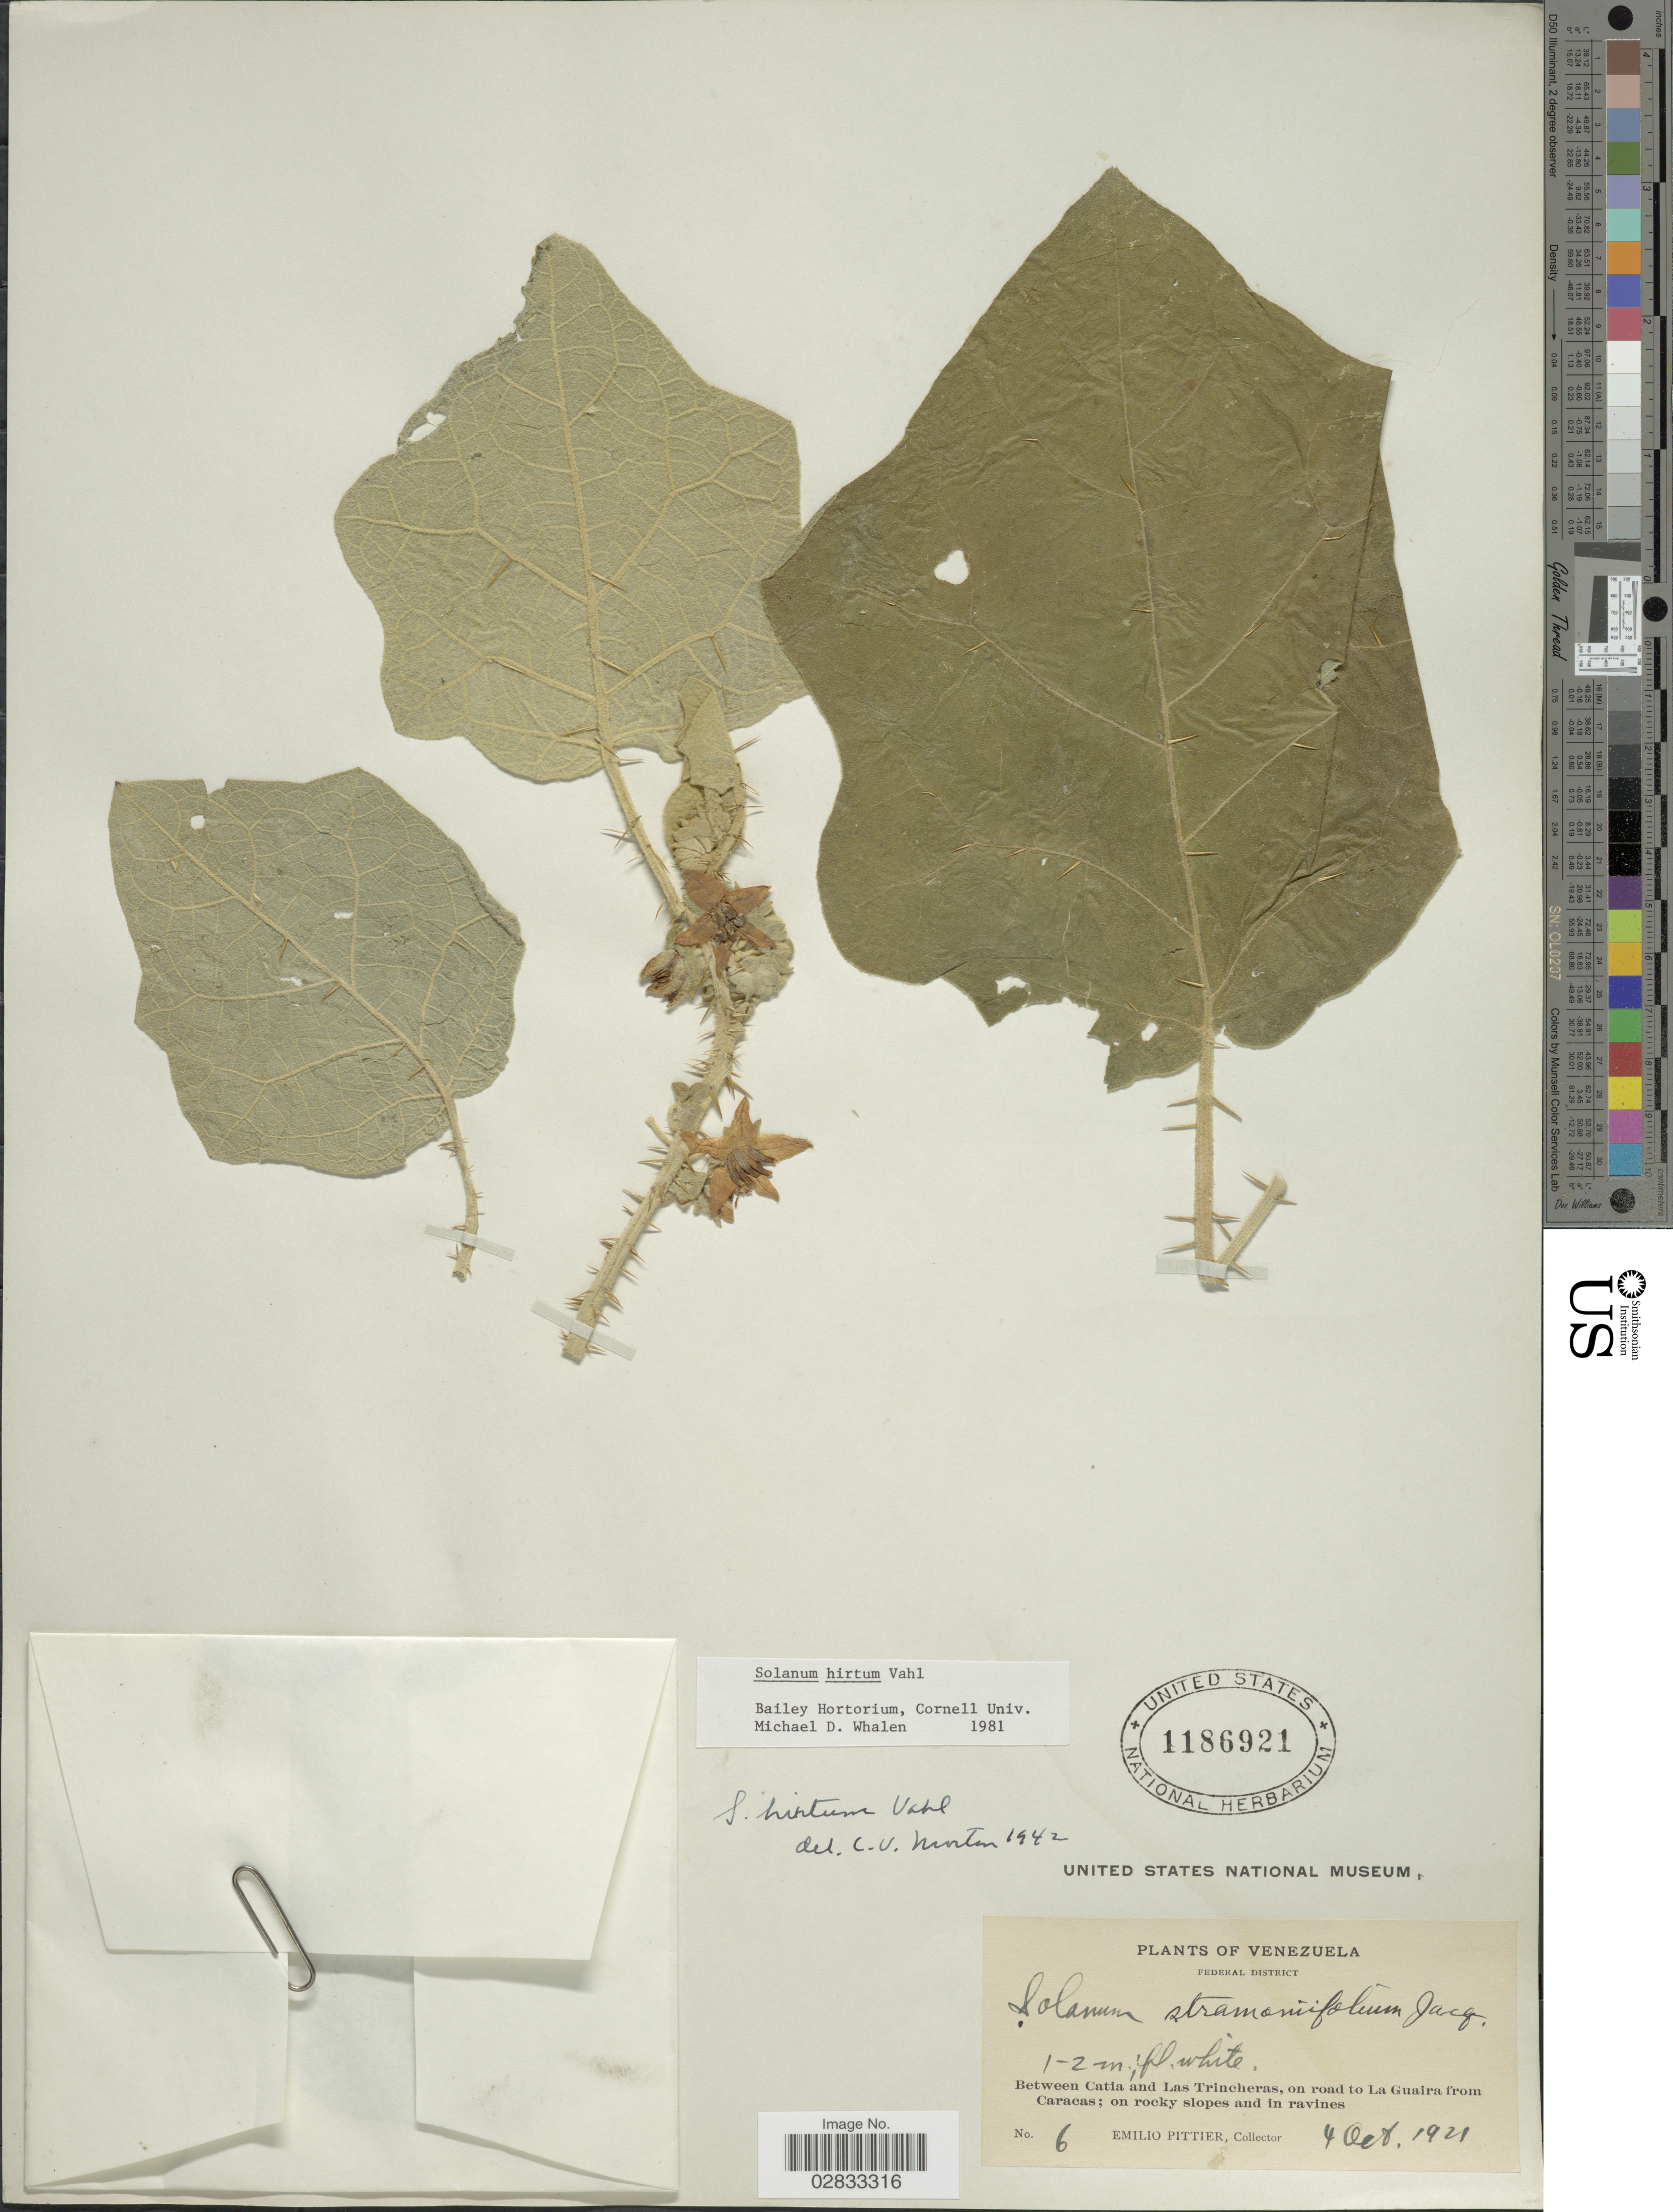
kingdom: Plantae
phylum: Tracheophyta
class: Magnoliopsida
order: Solanales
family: Solanaceae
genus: Solanum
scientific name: Solanum hirtum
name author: Vahl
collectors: E. Pittier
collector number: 6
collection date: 1921-10-04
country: Venezuela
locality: Federal District, Between Catia and Las Trincheras, on road to La Guaira from Caracas.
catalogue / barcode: US 1186921